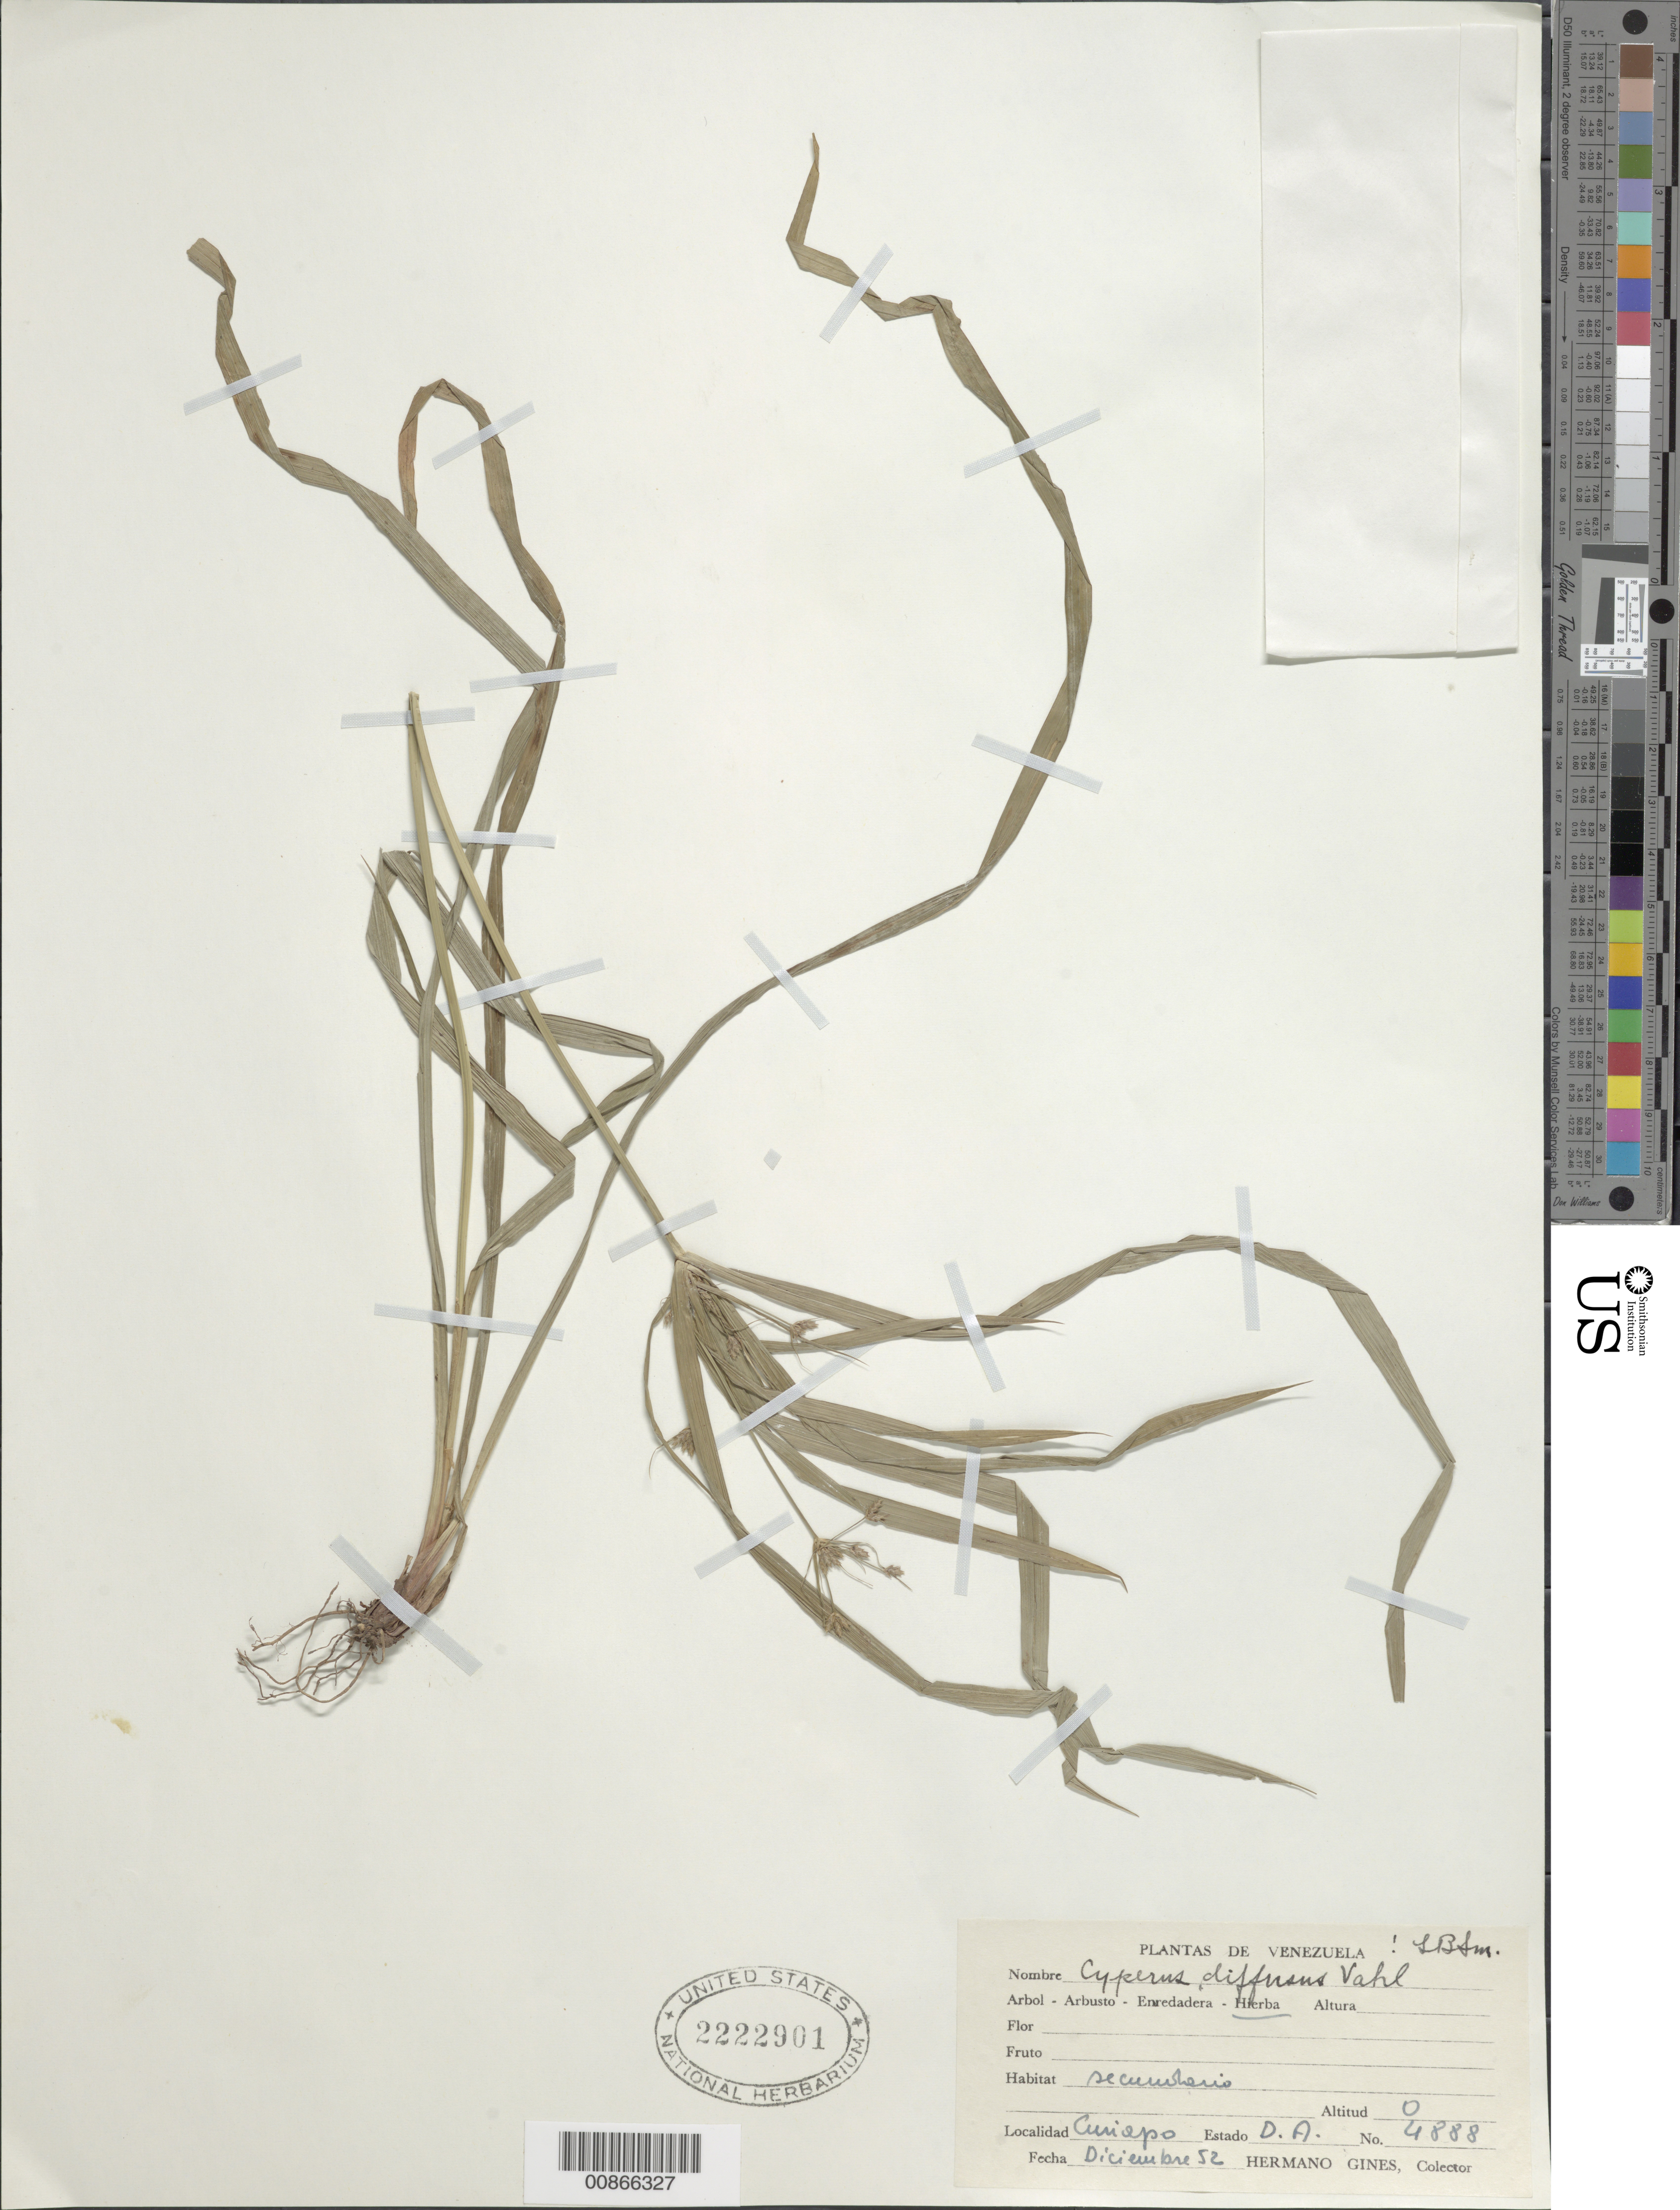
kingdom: Plantae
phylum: Tracheophyta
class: Liliopsida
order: Poales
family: Cyperaceae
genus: Cyperus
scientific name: Cyperus laxus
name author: Lam.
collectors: H. Gines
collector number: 4888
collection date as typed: Dec-52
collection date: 1952-12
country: Venezuela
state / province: Delta Amacuro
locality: Curiapo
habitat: Secondary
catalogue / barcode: US 2222901